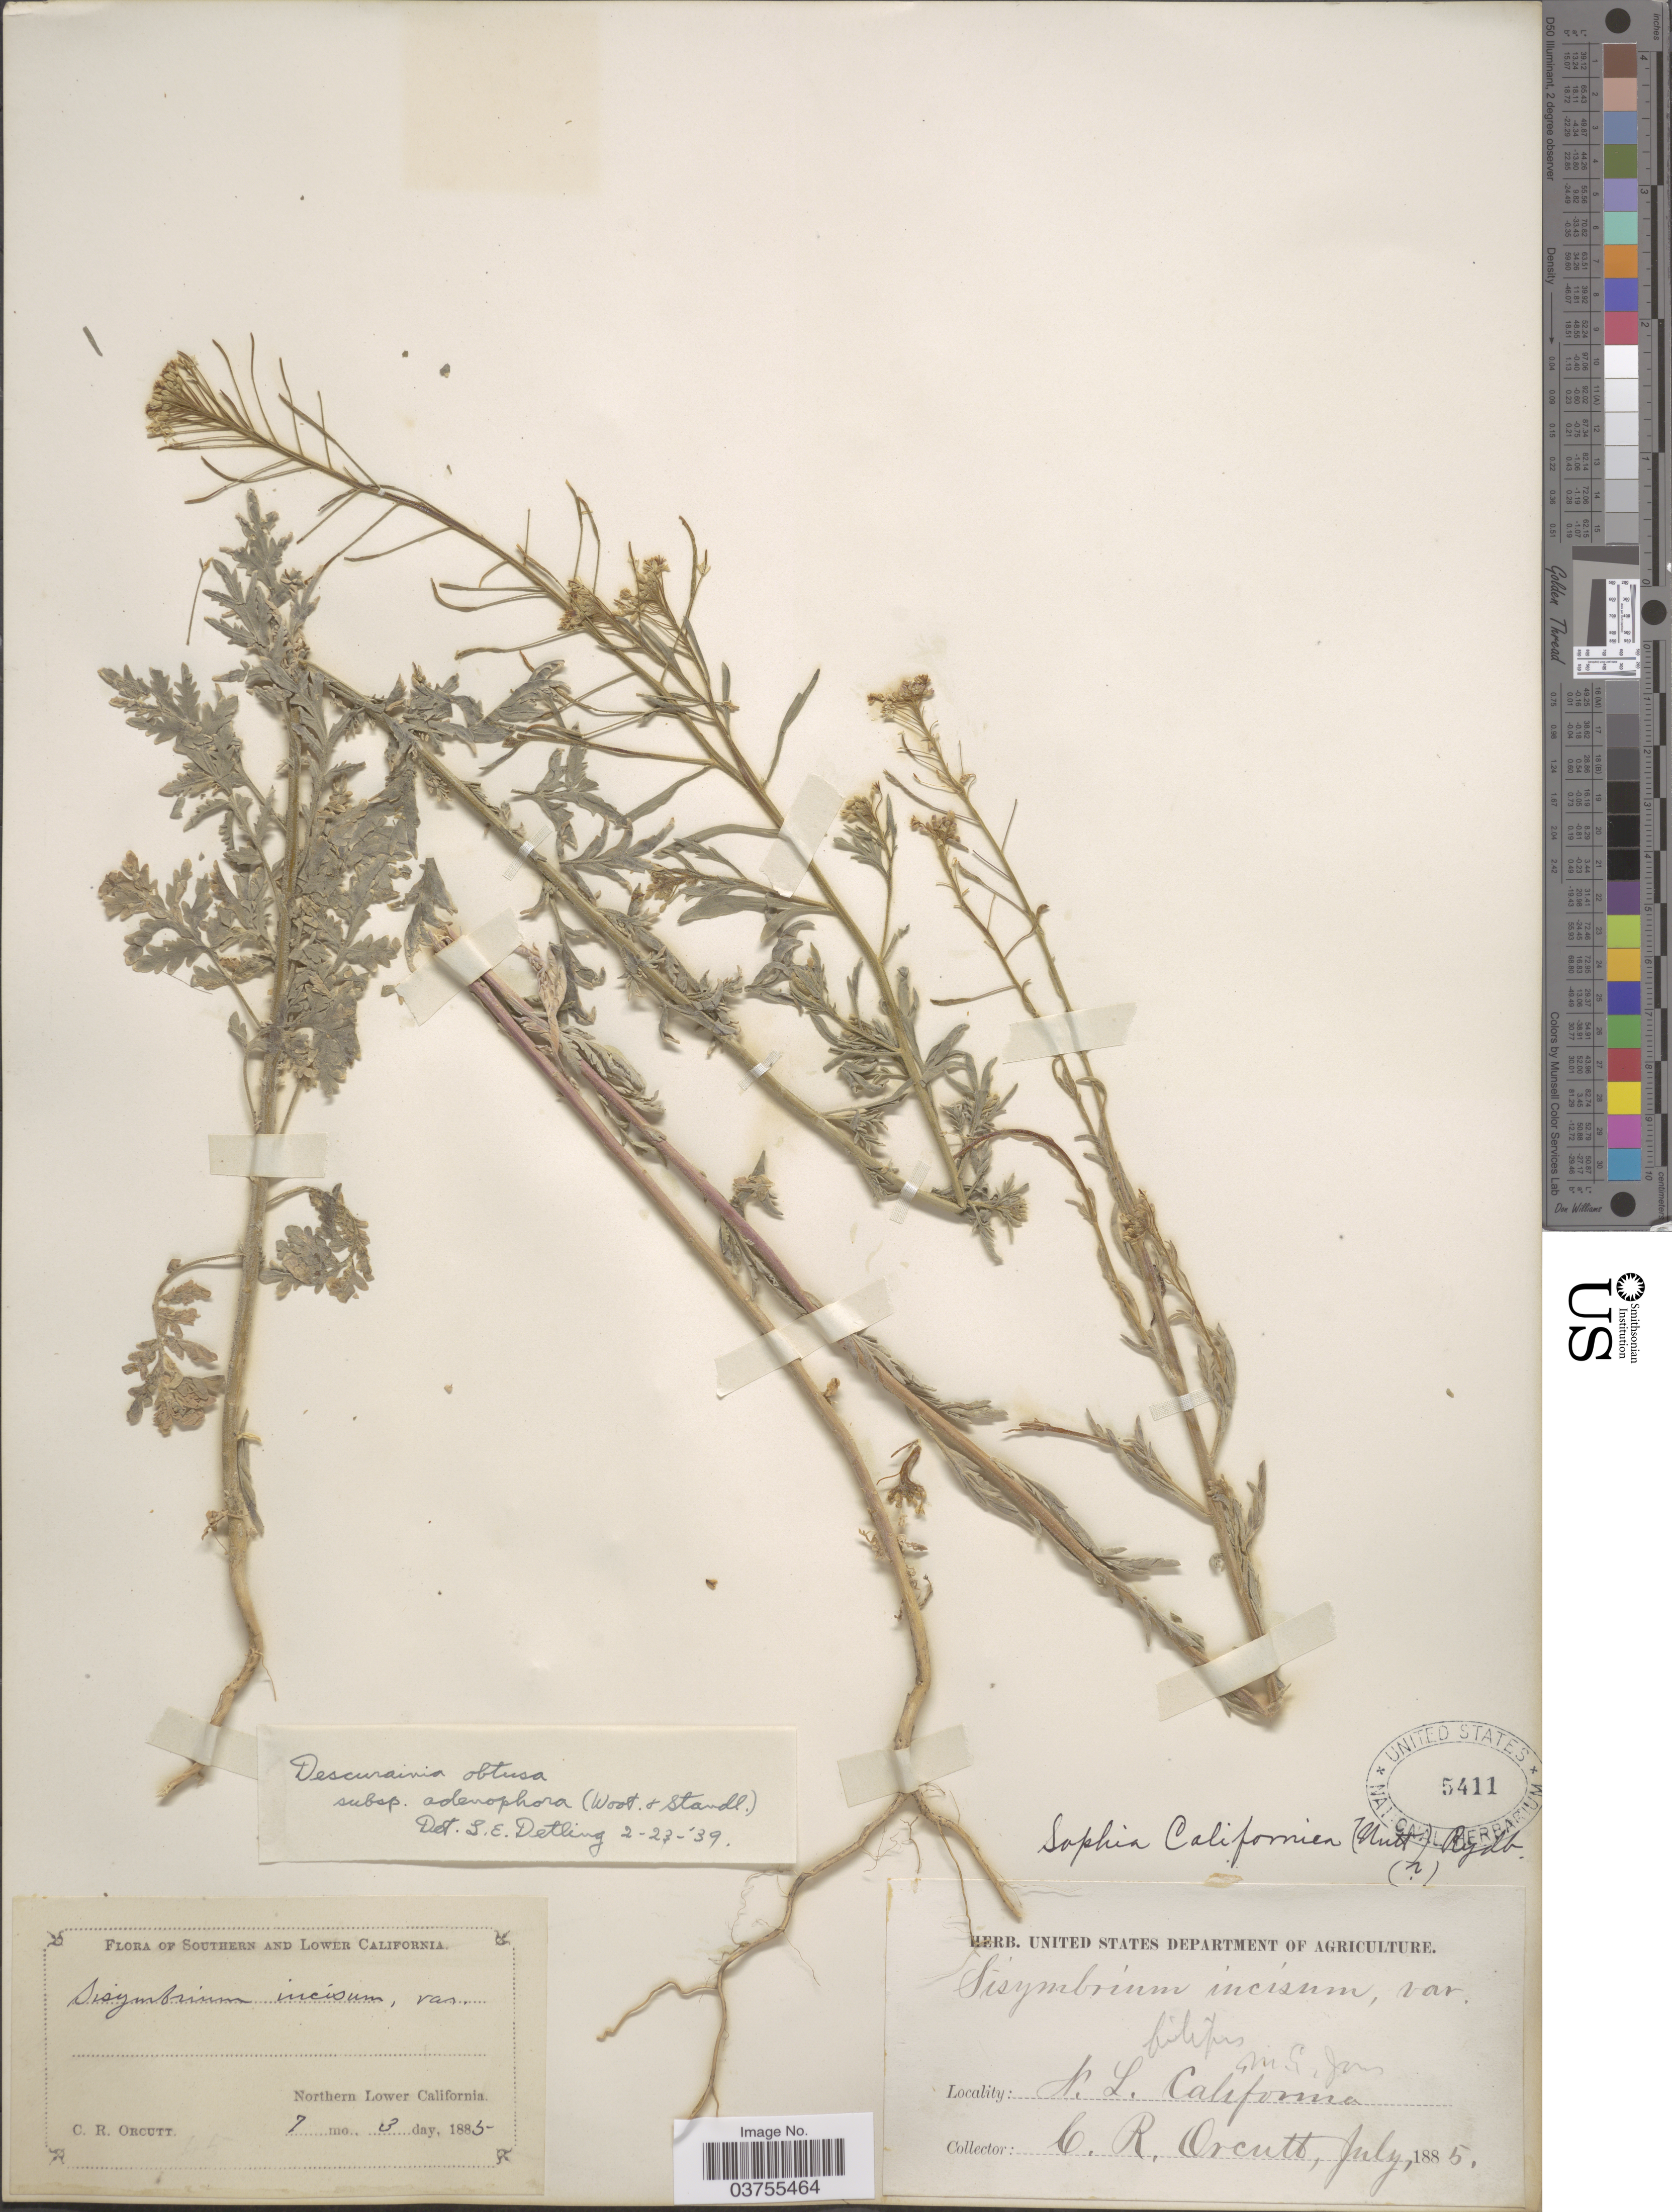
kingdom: Plantae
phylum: Tracheophyta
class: Magnoliopsida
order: Brassicales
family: Brassicaceae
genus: Descurainia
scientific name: Descurainia obtusa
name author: (Greene & C.A. Mey.) O.E. Schulz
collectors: C. R. Orcutt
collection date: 1885-07-03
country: Mexico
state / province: Baja California Norte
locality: Northern Lower California.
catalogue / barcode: US 5411